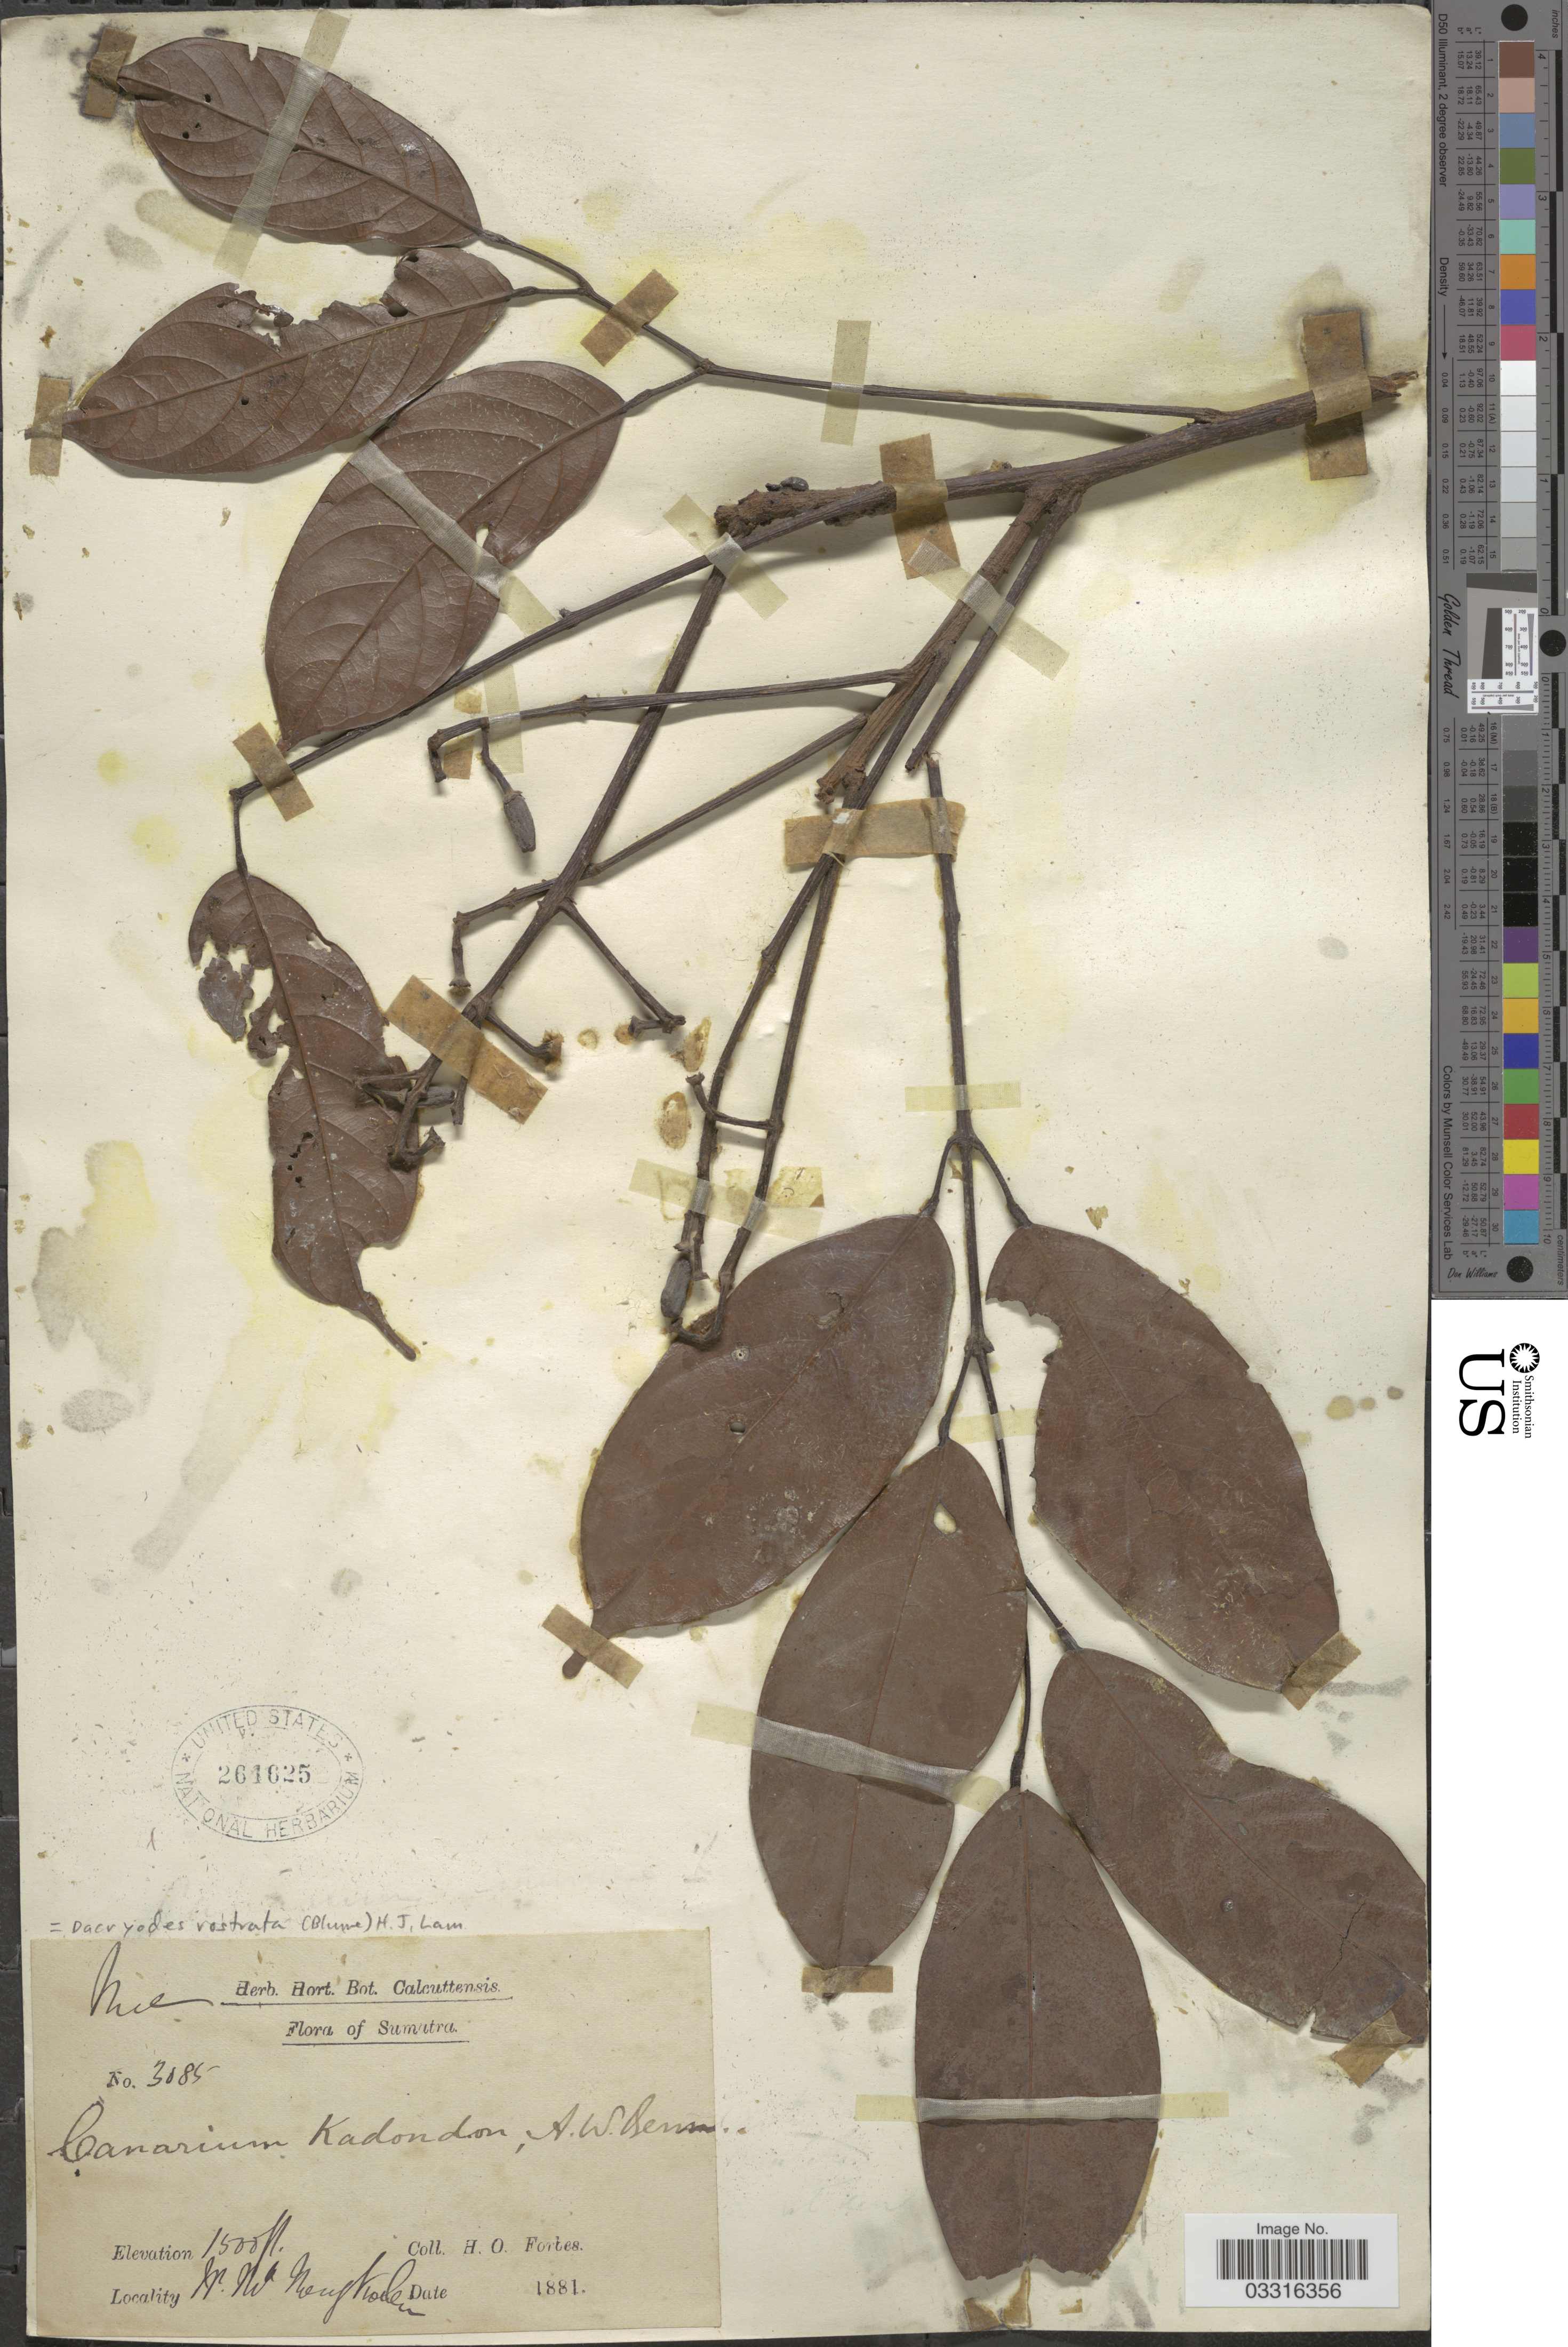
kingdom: Plantae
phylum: Tracheophyta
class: Magnoliopsida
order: Sapindales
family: Burseraceae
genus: Dacryodes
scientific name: Dacryodes rostrata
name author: (Blume) H.J. Lam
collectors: H. O. Forbes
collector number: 3085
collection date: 1881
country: Indonesia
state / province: Sumatra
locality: N.W. [illegible text].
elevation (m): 457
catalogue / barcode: US 261625